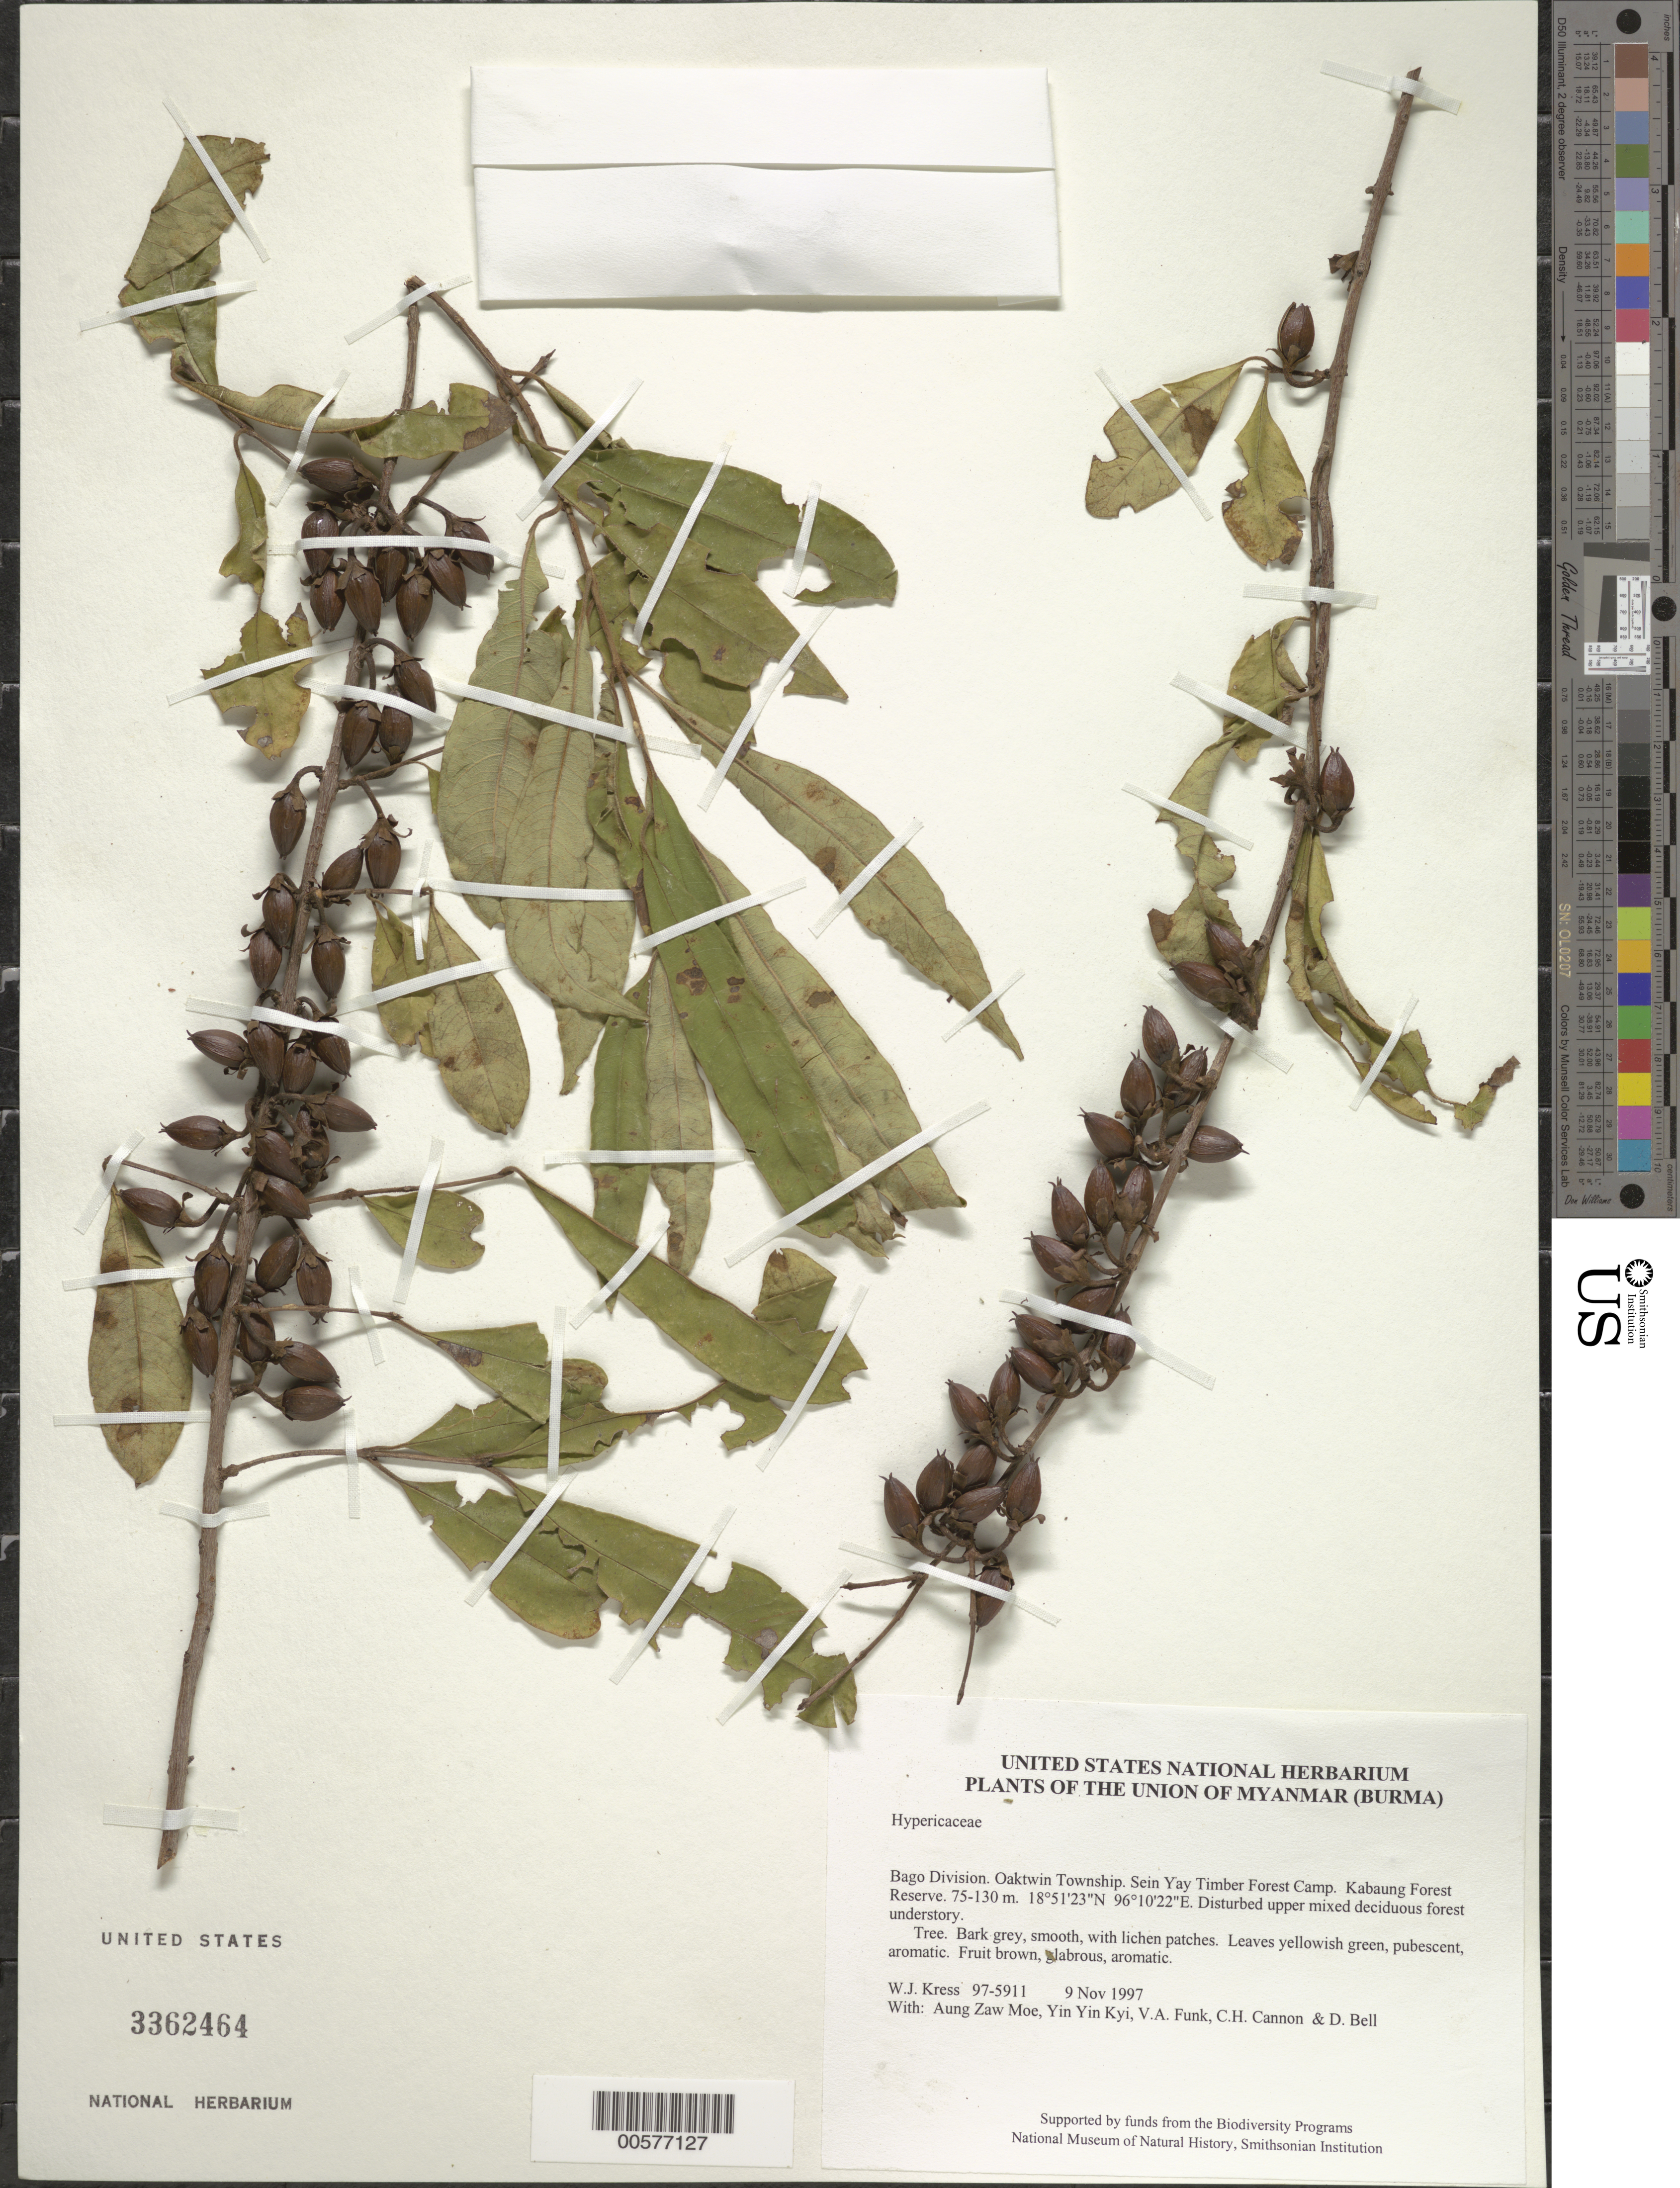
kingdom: Plantae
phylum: Tracheophyta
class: Magnoliopsida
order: Malpighiales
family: Hypericaceae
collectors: W. J. Kress, Aung Zaw Moe, Yin Yin Kyi, V. Funk, C. H. Cannon & D. A. Bell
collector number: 97-5911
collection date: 1997-11-09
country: Myanmar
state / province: Bago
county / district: Oaktwin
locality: Sein Yay Timber Forest Camp. Kabaung Forest Reserve.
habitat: Disturbed upper mixed deciduous forest understory.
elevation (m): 75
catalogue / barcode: US 3362464